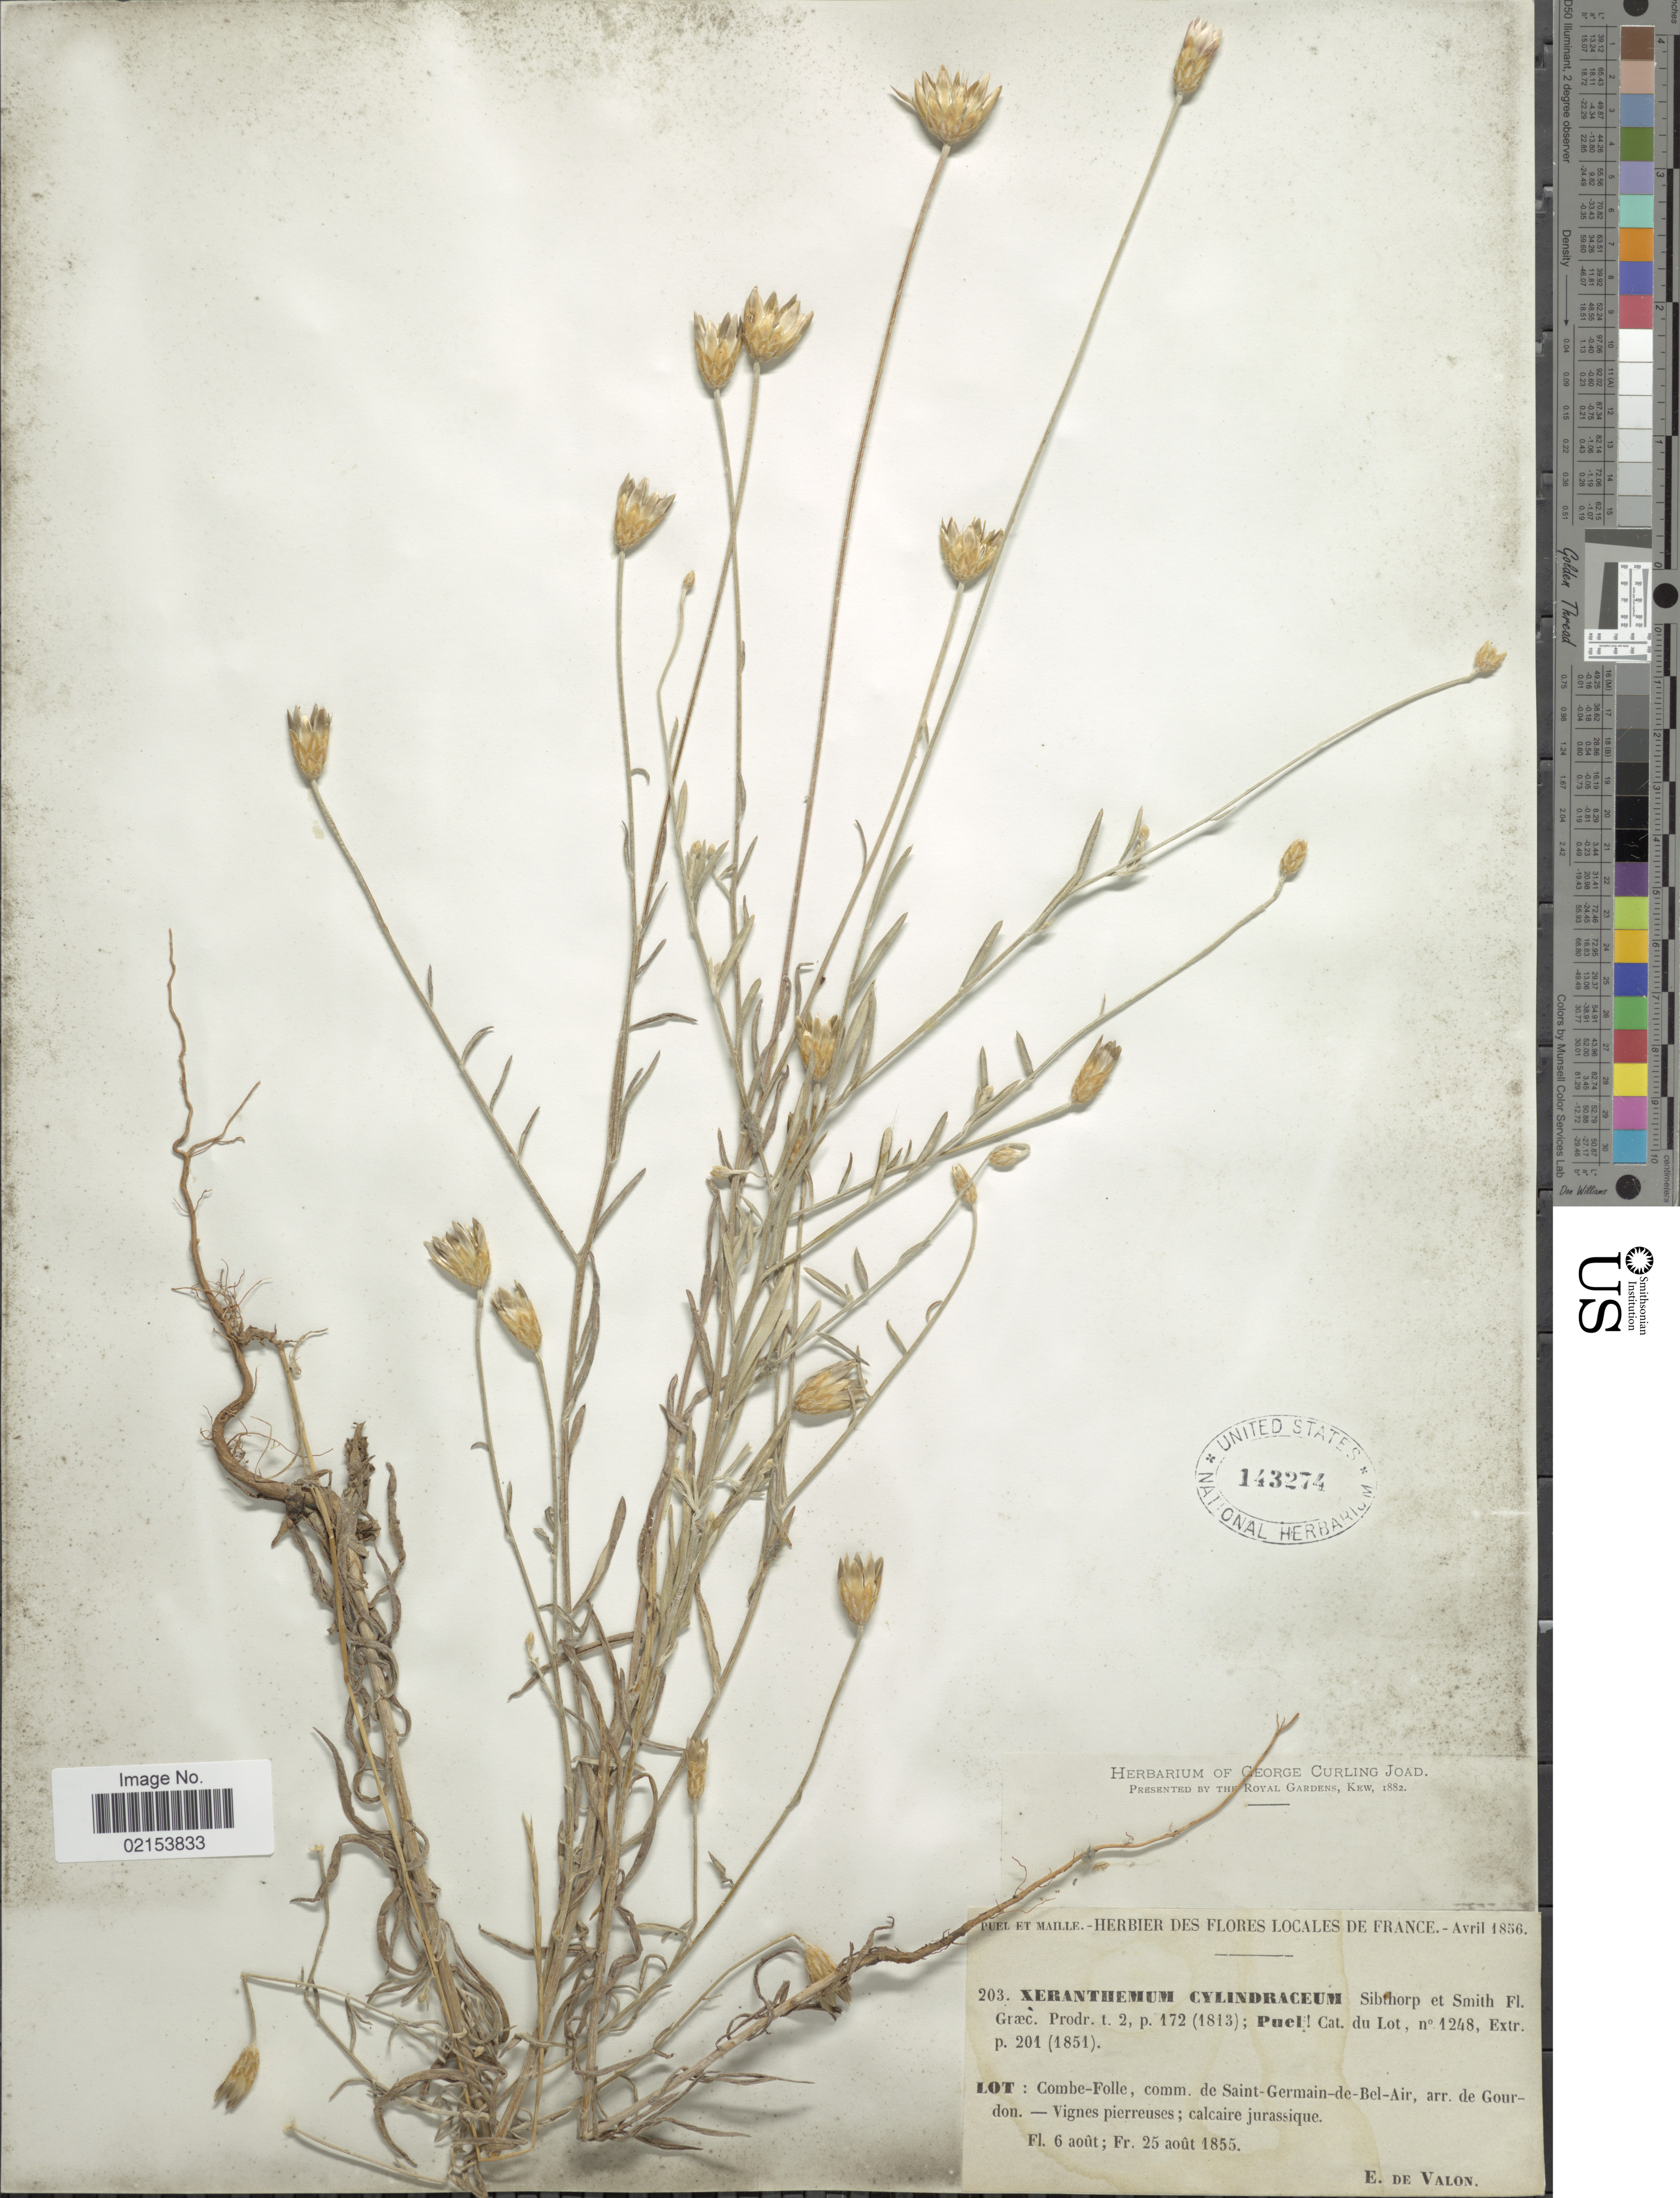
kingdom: Plantae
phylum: Tracheophyta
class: Magnoliopsida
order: Asterales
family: Asteraceae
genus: Xeranthemum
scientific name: Xeranthemum cylindraceum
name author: Sm.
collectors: E. Valon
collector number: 203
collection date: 1855-08-06/1855-08-25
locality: Lot: Combe-Folle, comm. de Saint-Germain-de-Bel-Air, arr. de Gourdon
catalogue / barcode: US 143274